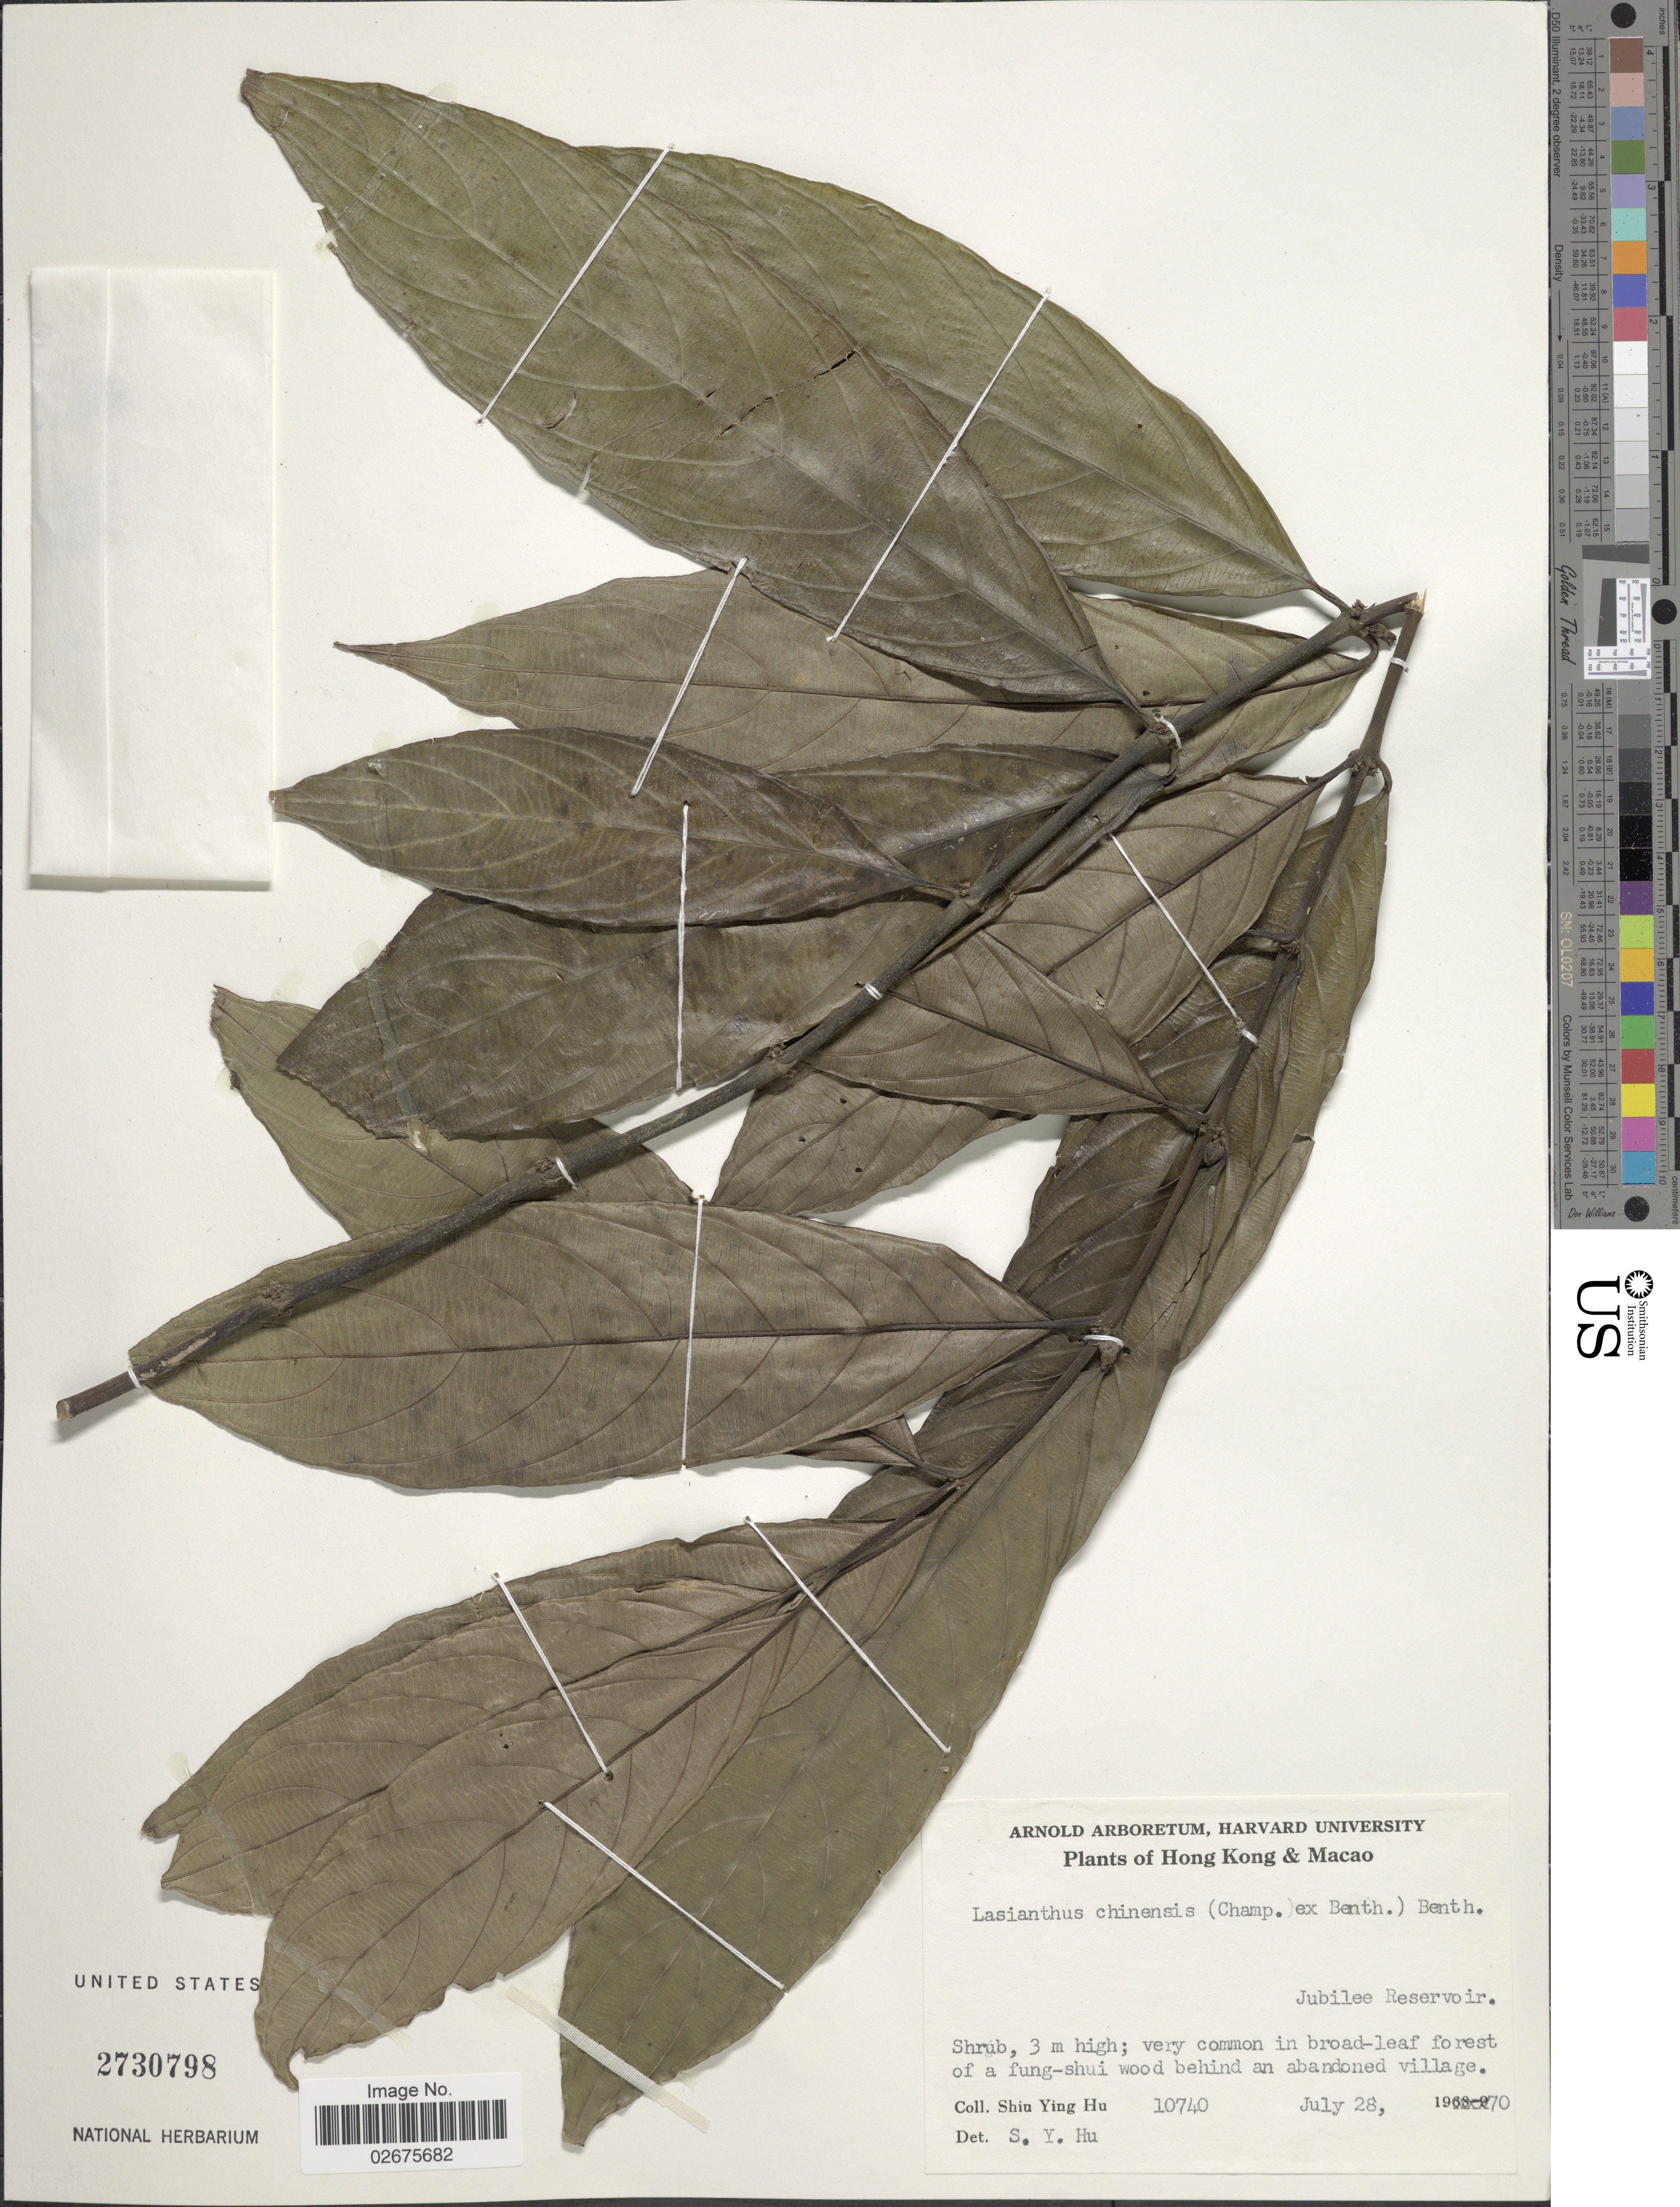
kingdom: Plantae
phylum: Tracheophyta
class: Magnoliopsida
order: Gentianales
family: Rubiaceae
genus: Lasianthus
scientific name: Lasianthus chinensis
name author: (Champ. ex Benth.) Benth.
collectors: S. Y. Hu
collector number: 10740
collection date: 1970-07-28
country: China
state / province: Hong Kong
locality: Hong Kong & Macao, Jubilee Reservoir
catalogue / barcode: US 2730798